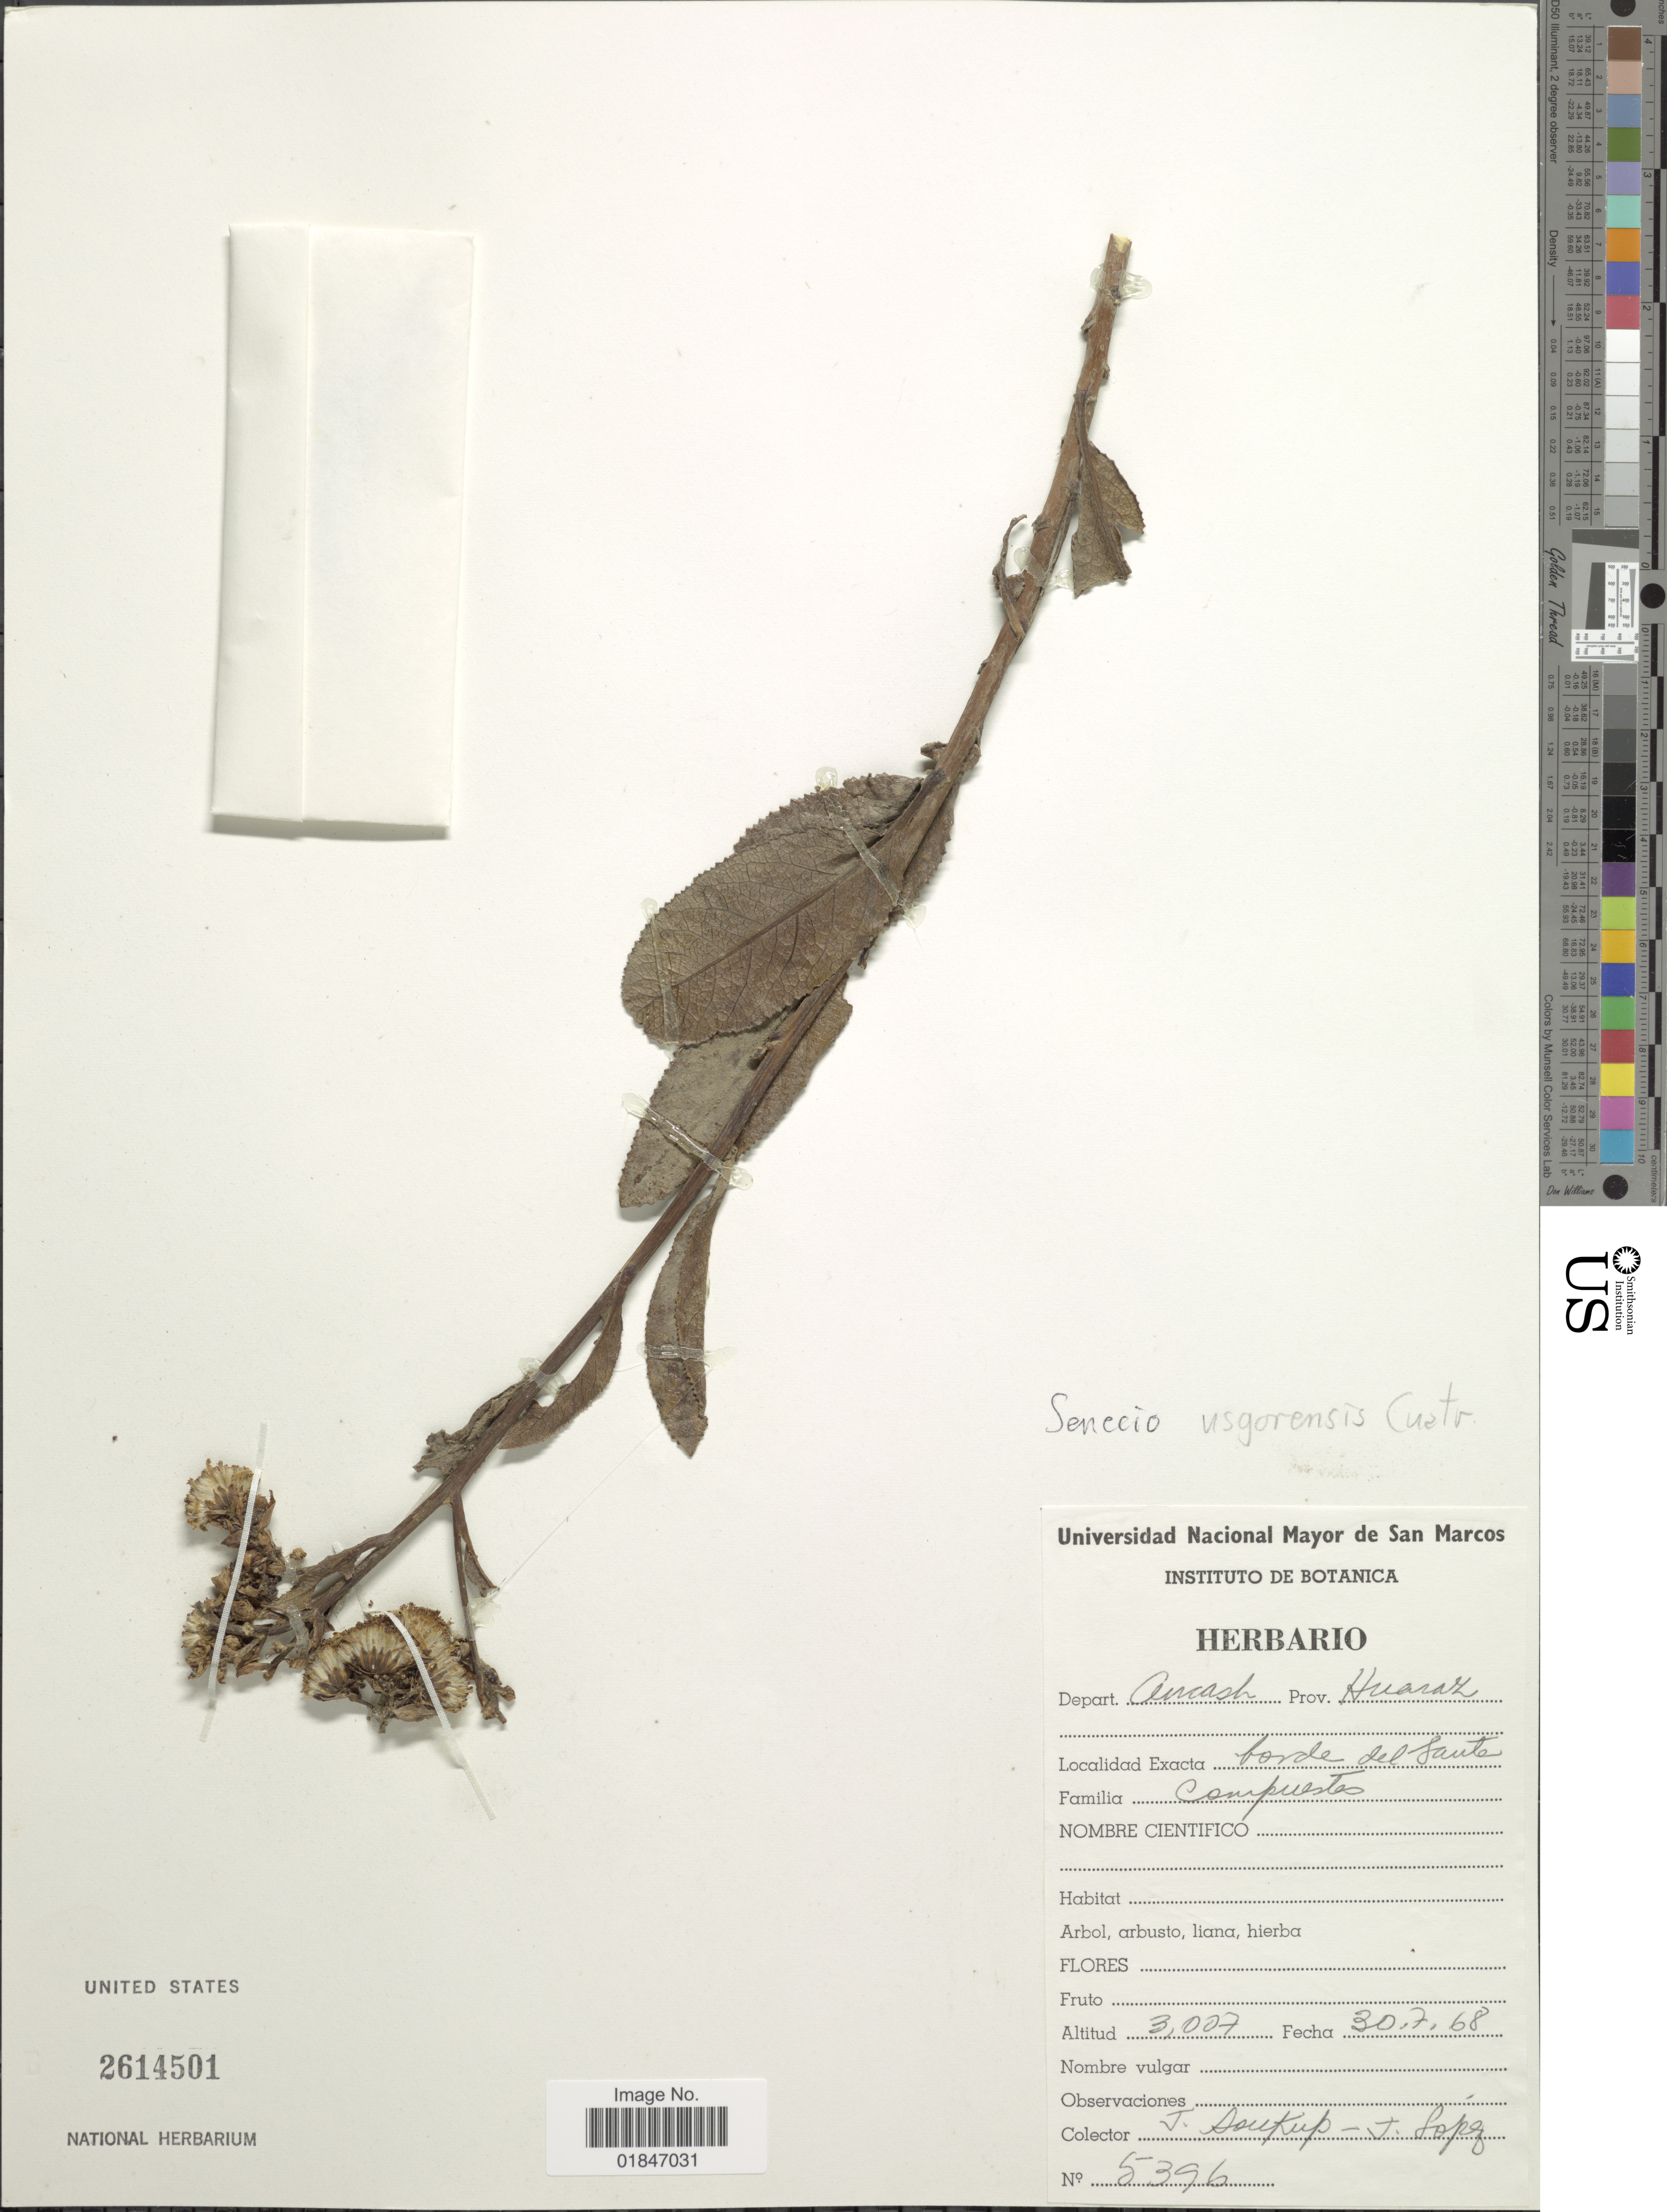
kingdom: Plantae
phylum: Tracheophyta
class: Magnoliopsida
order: Asterales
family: Asteraceae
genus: Dendrophorbium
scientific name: Dendrophorbium usgorense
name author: (Cuatrec.) C. Jeffrey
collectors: J. Soukup & J. Lopez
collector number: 5396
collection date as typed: Transcribed d/m/y: 30/7/68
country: Peru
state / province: Ancash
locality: Depart. Ancash, Prov. Huaraz. Borde del Santa.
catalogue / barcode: US 2614501